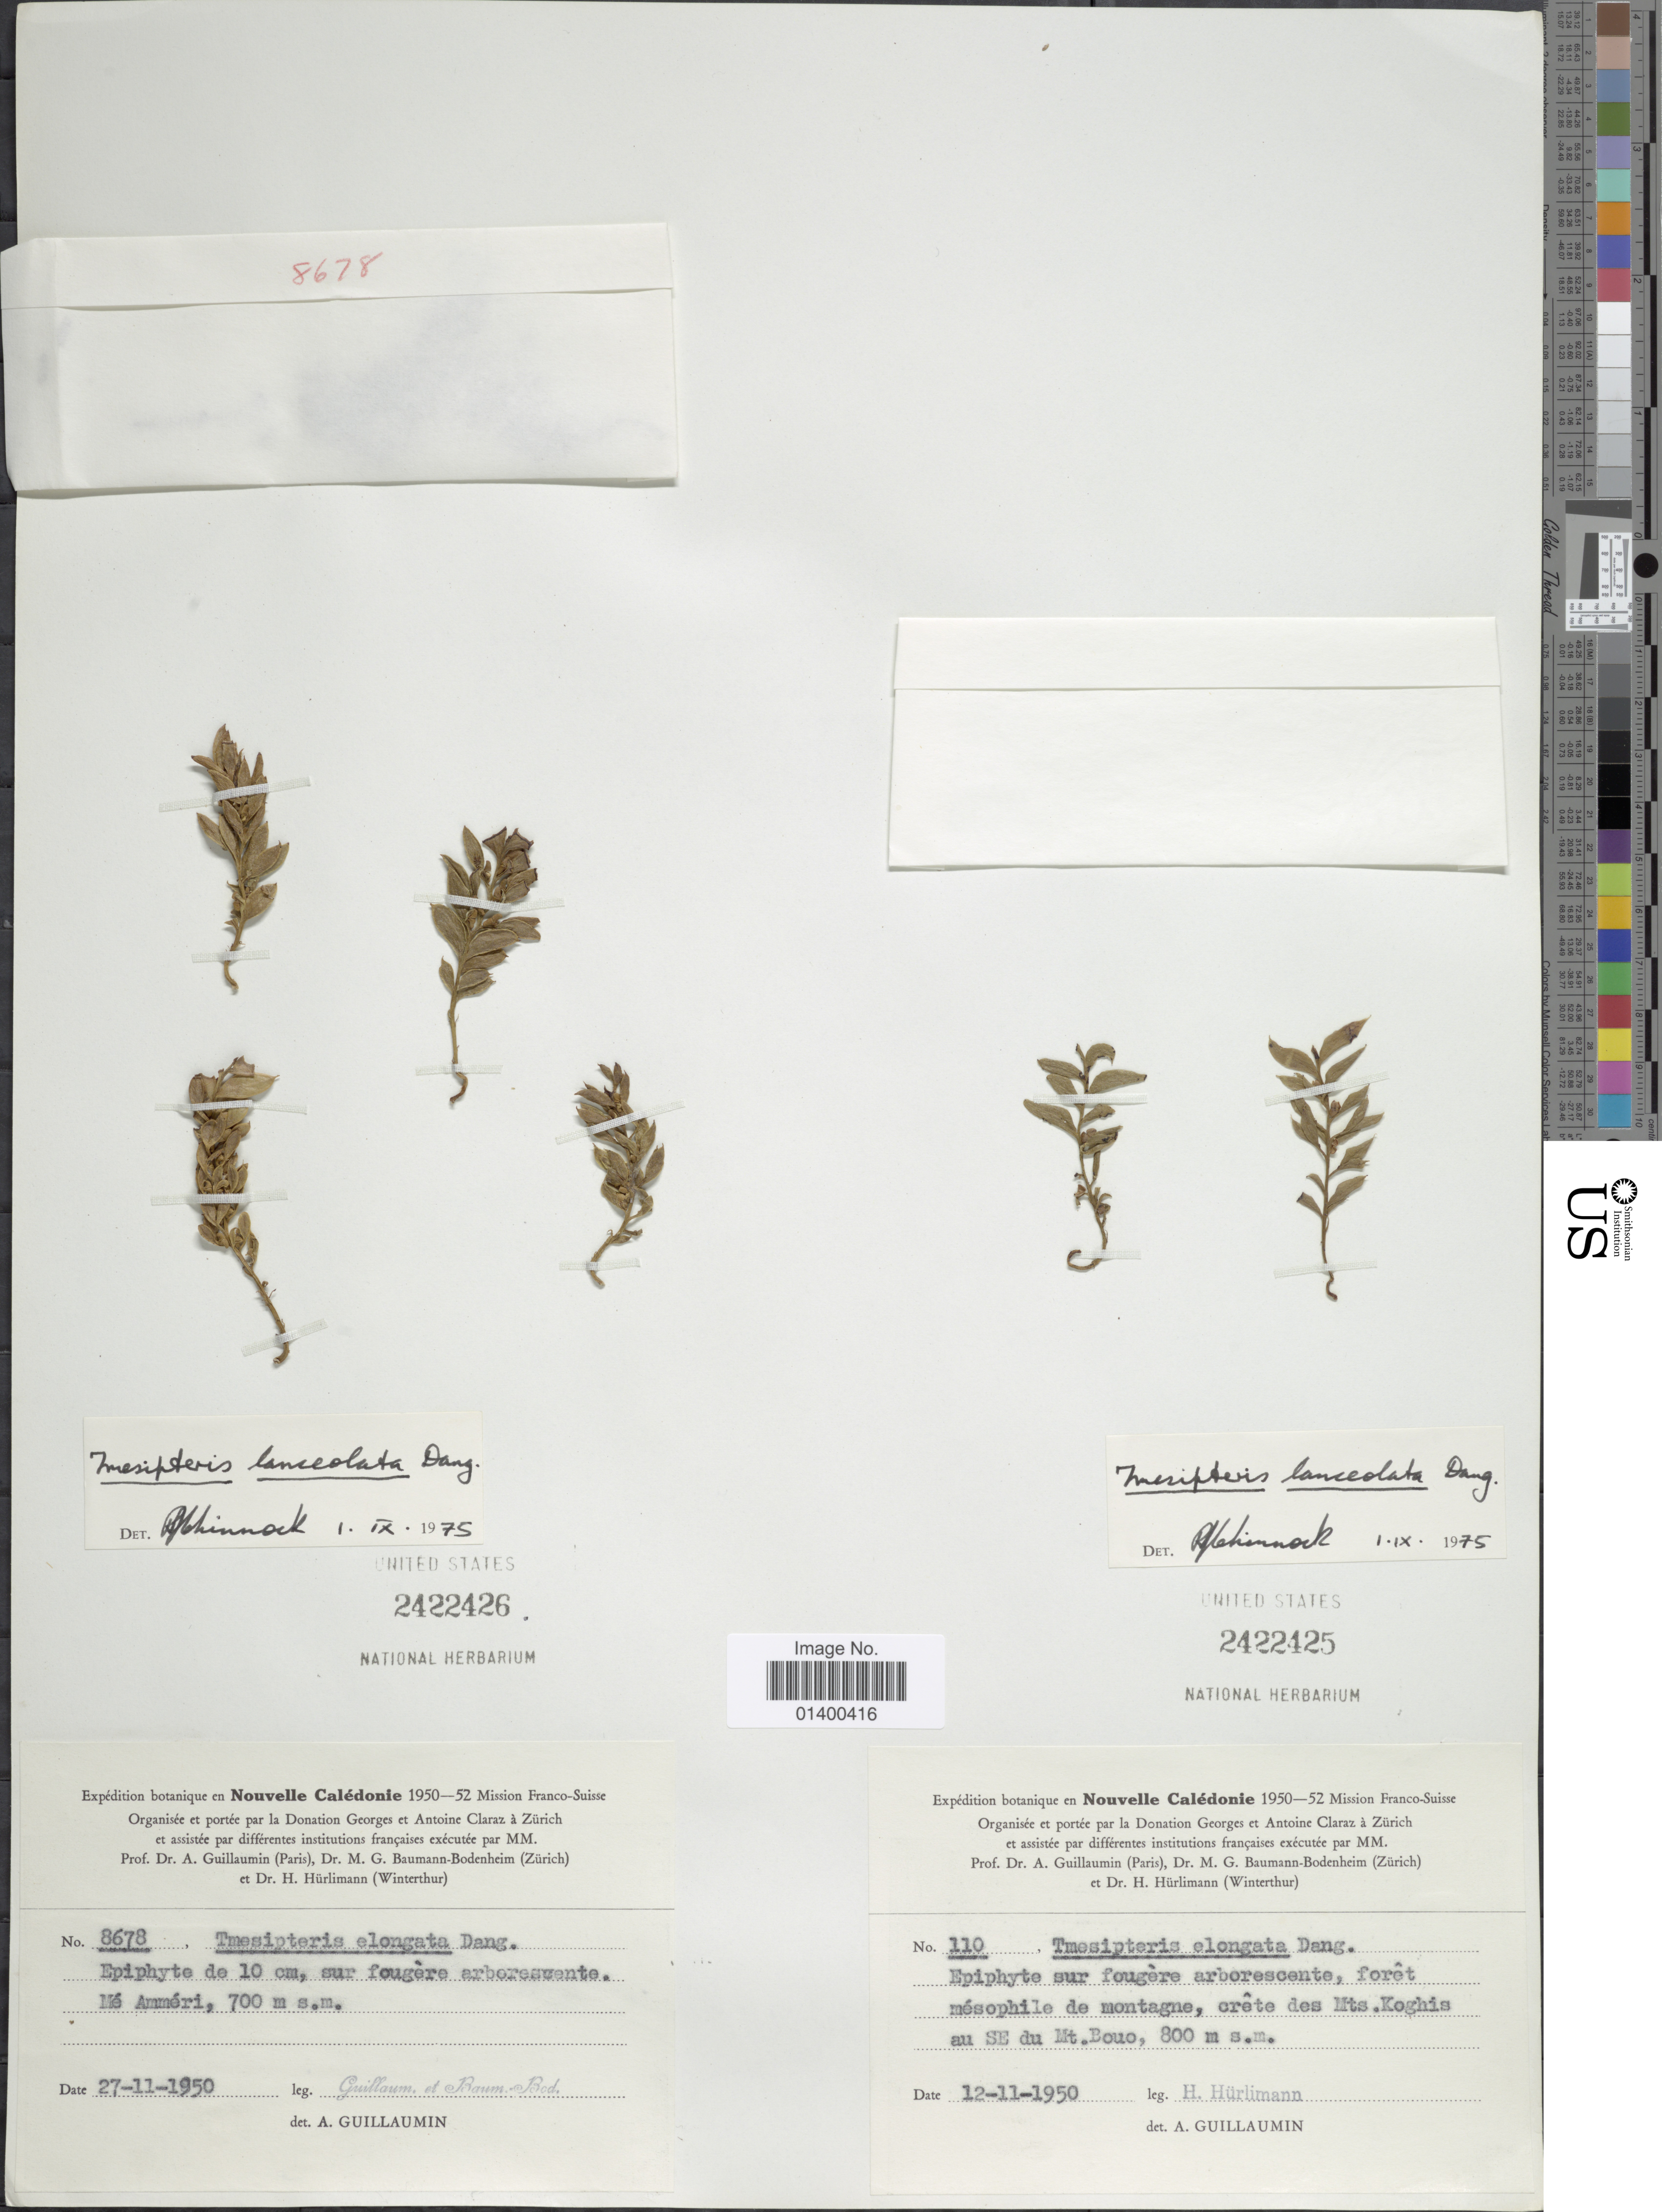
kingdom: Plantae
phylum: Tracheophyta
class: Polypodiopsida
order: Psilotales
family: Psilotaceae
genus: Tmesipteris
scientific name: Tmesipteris lanceolata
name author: P.A. Dang.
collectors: H. Hürlimann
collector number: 110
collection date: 1950-11-12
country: New Caledonia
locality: Crete des Mts. Koghis au SE du Mt. Bouo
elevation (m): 800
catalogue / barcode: US 2422425